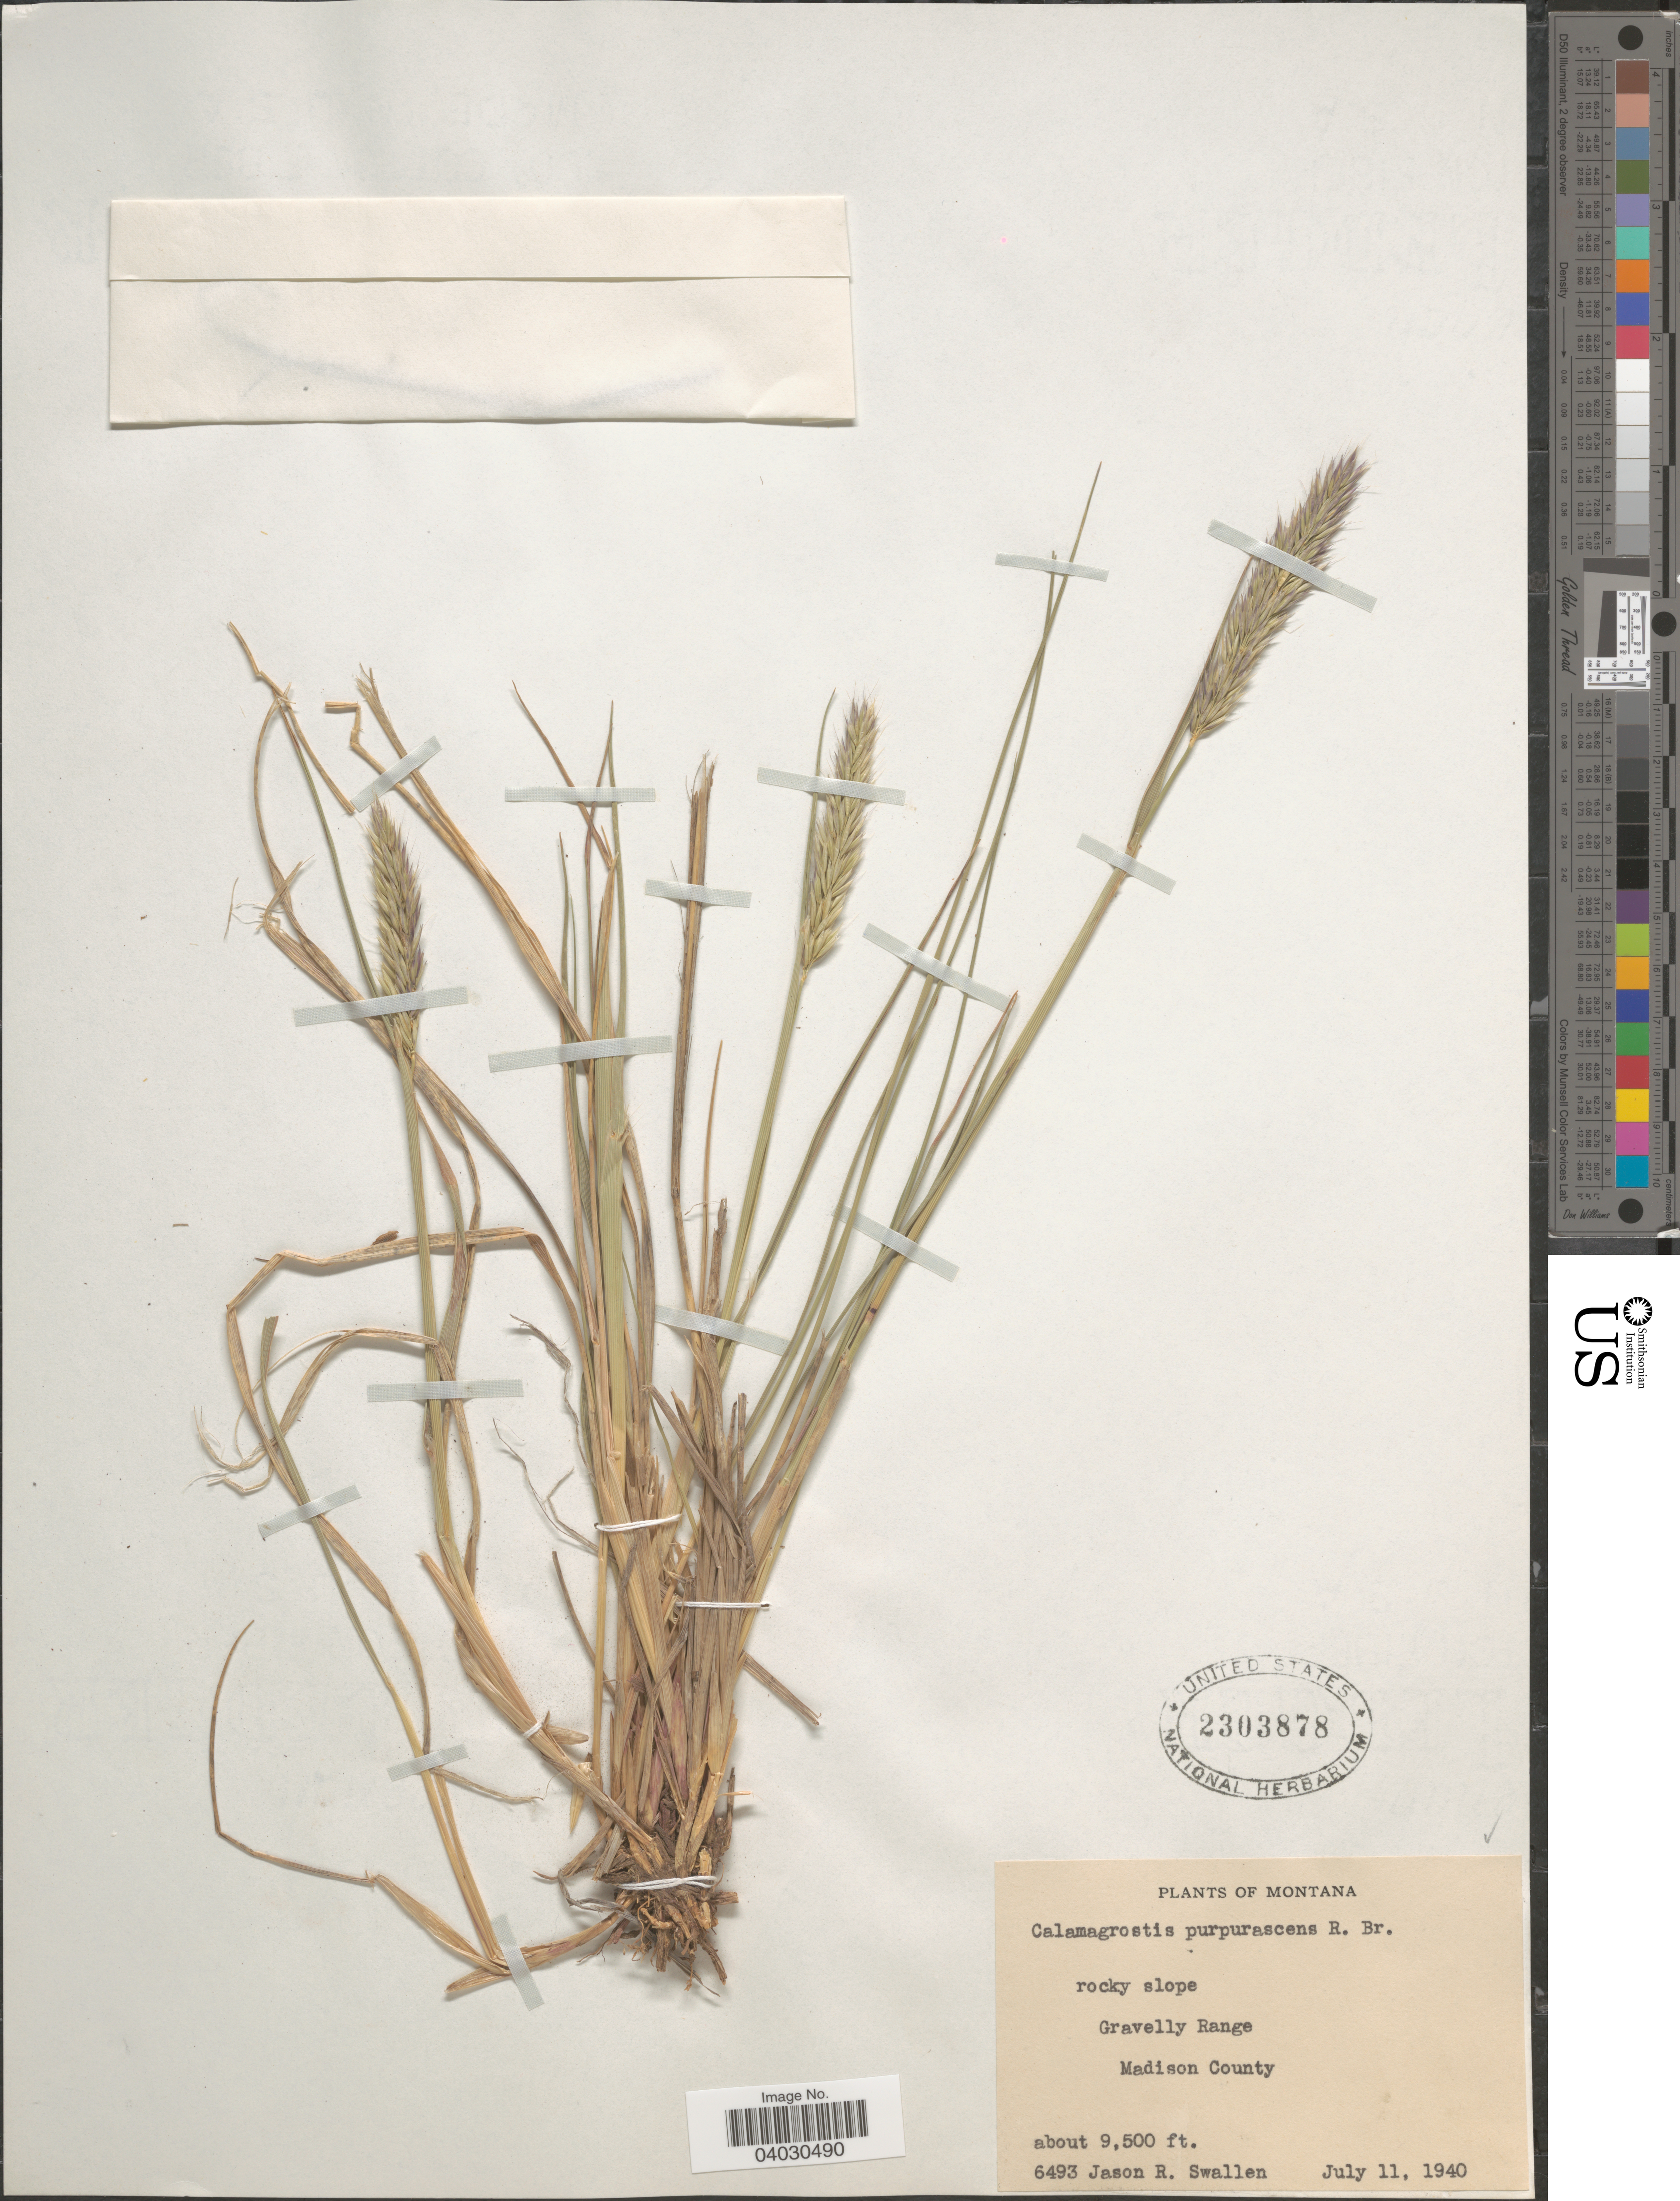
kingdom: Plantae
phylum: Tracheophyta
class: Liliopsida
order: Poales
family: Poaceae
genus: Calamagrostis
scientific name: Calamagrostis purpurascens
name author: R. Br.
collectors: J. R. Swallen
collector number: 6493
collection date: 1940-07-11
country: United States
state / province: Montana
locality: Gravelly Range. Madison County.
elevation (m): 2896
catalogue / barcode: US 2303878